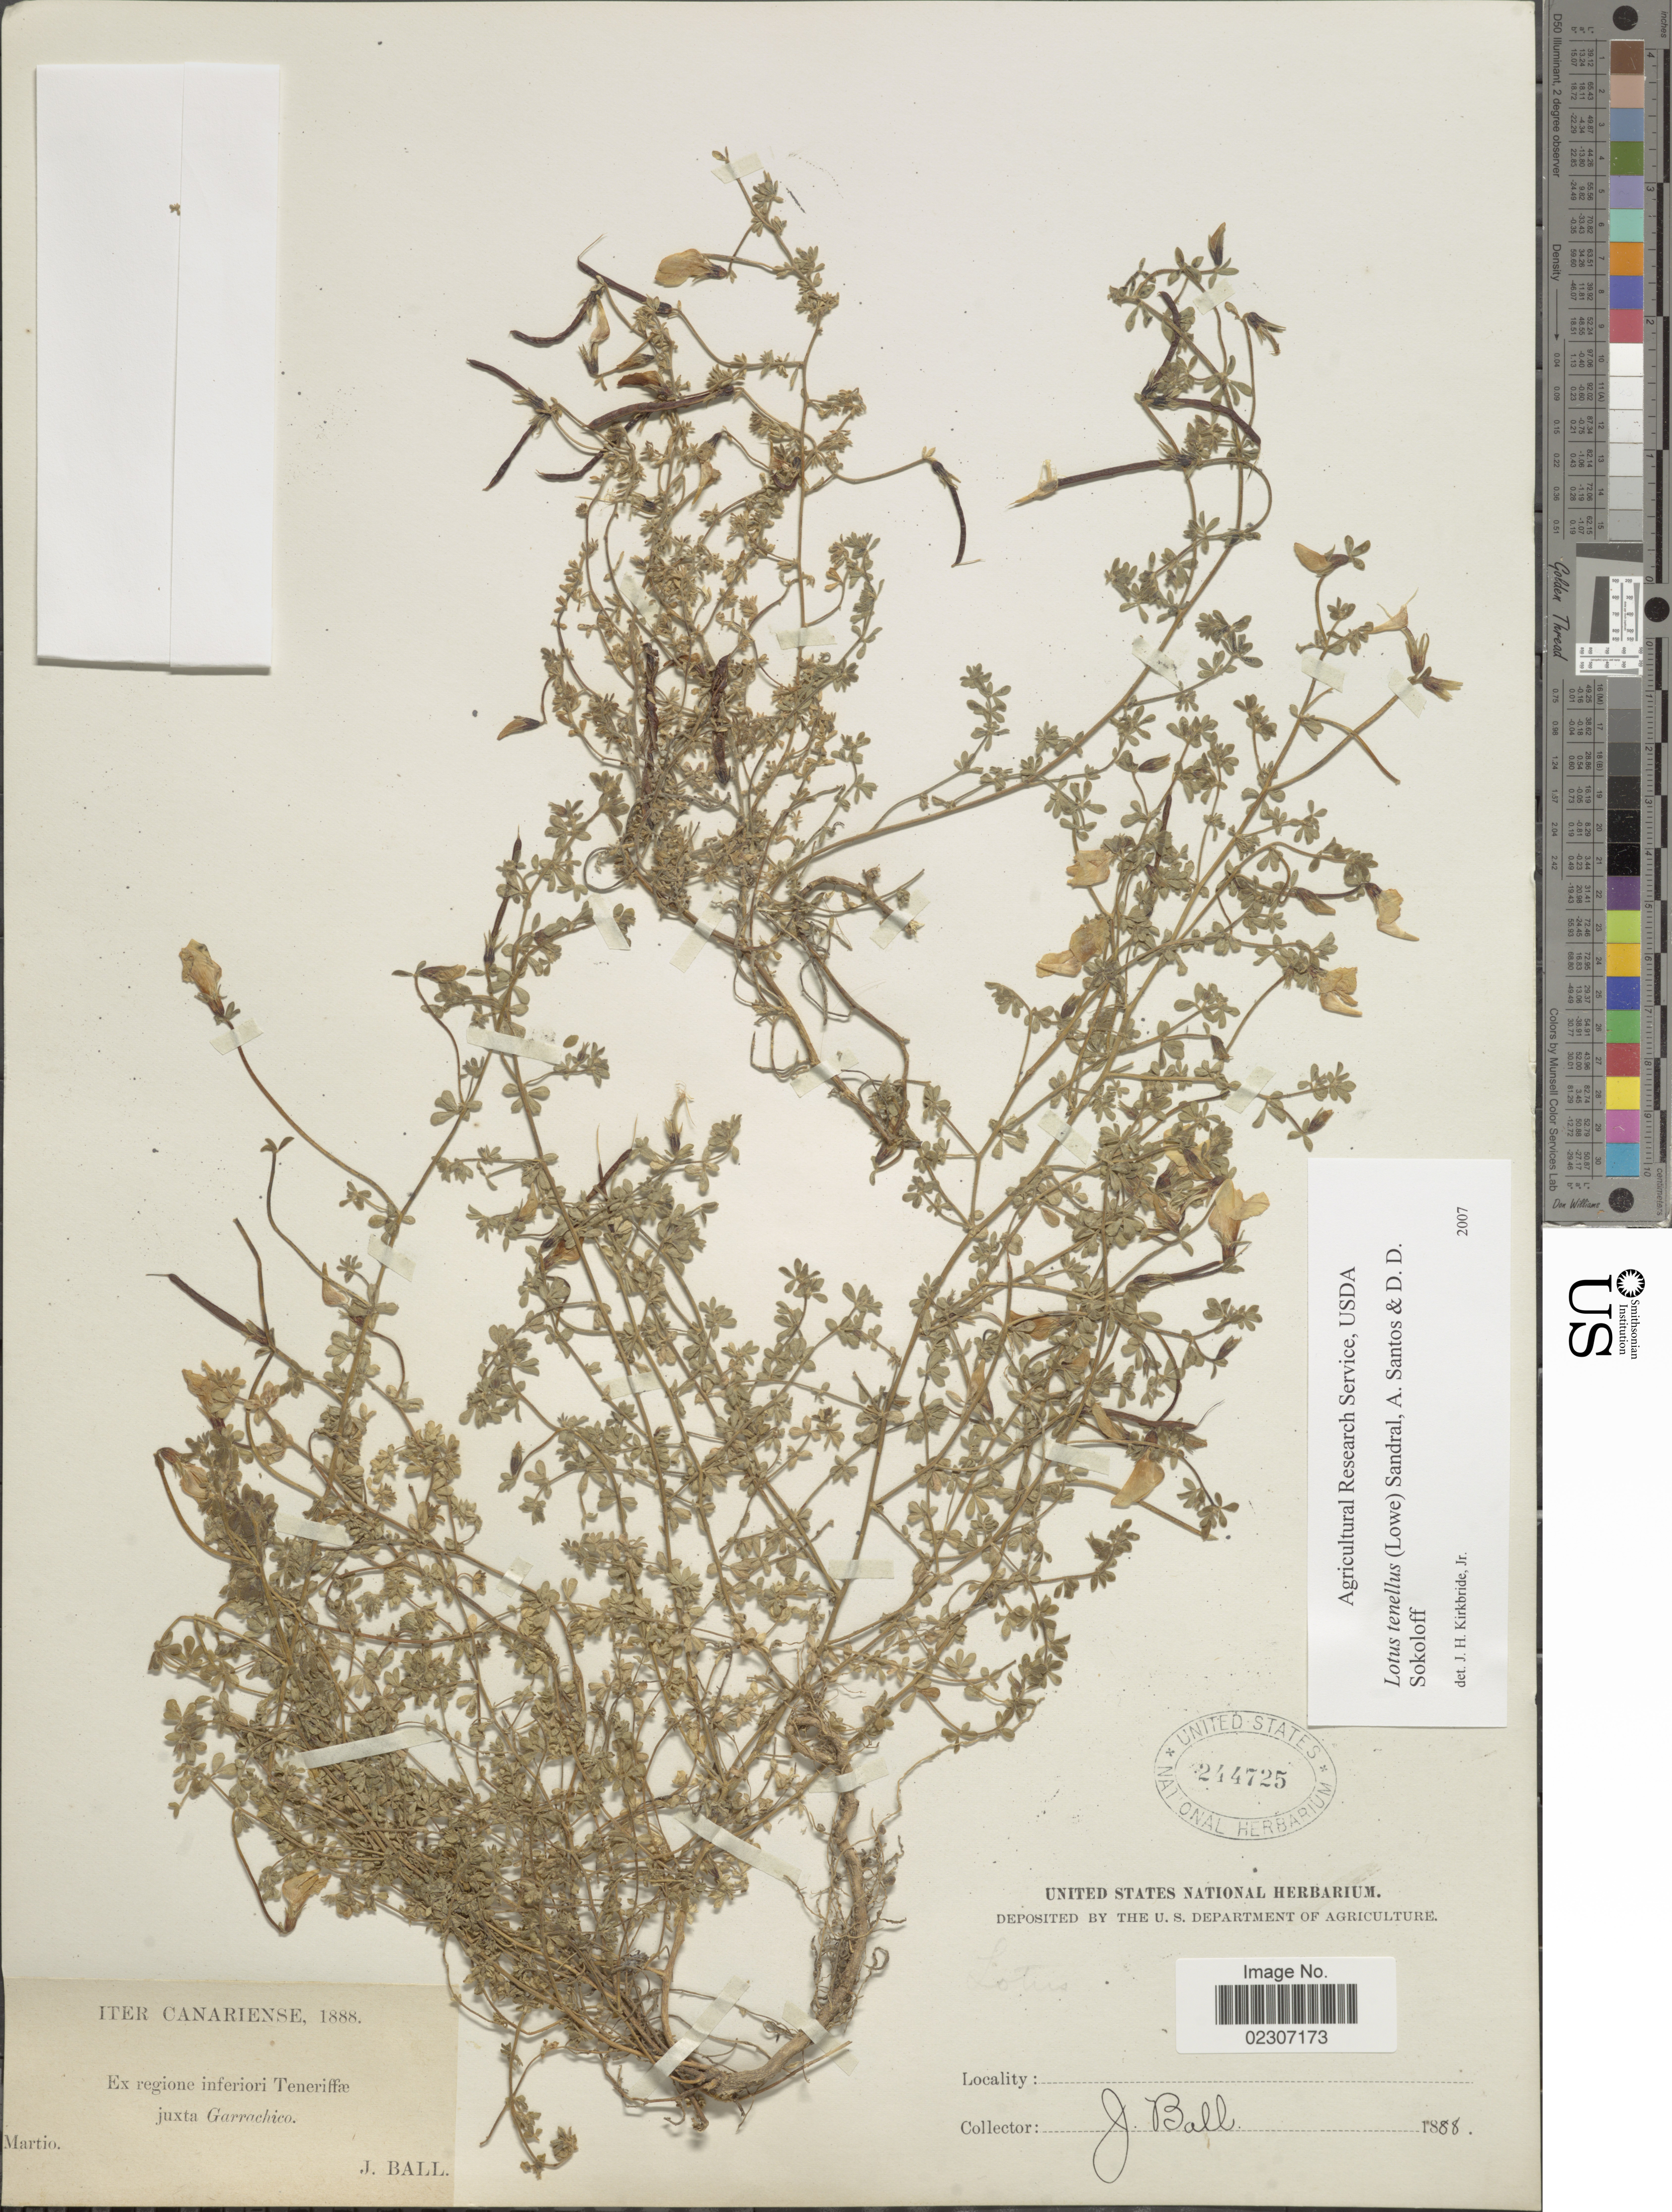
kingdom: Plantae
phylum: Tracheophyta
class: Magnoliopsida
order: Fabales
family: Fabaceae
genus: Lotus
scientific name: Lotus tenellus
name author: (Lowe) Sandral et al.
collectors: J. Ball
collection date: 1888-03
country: Spain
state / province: Canarias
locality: Canariense, Regione inferiori Teneriffe juxta Garrachico.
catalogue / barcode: US 244725